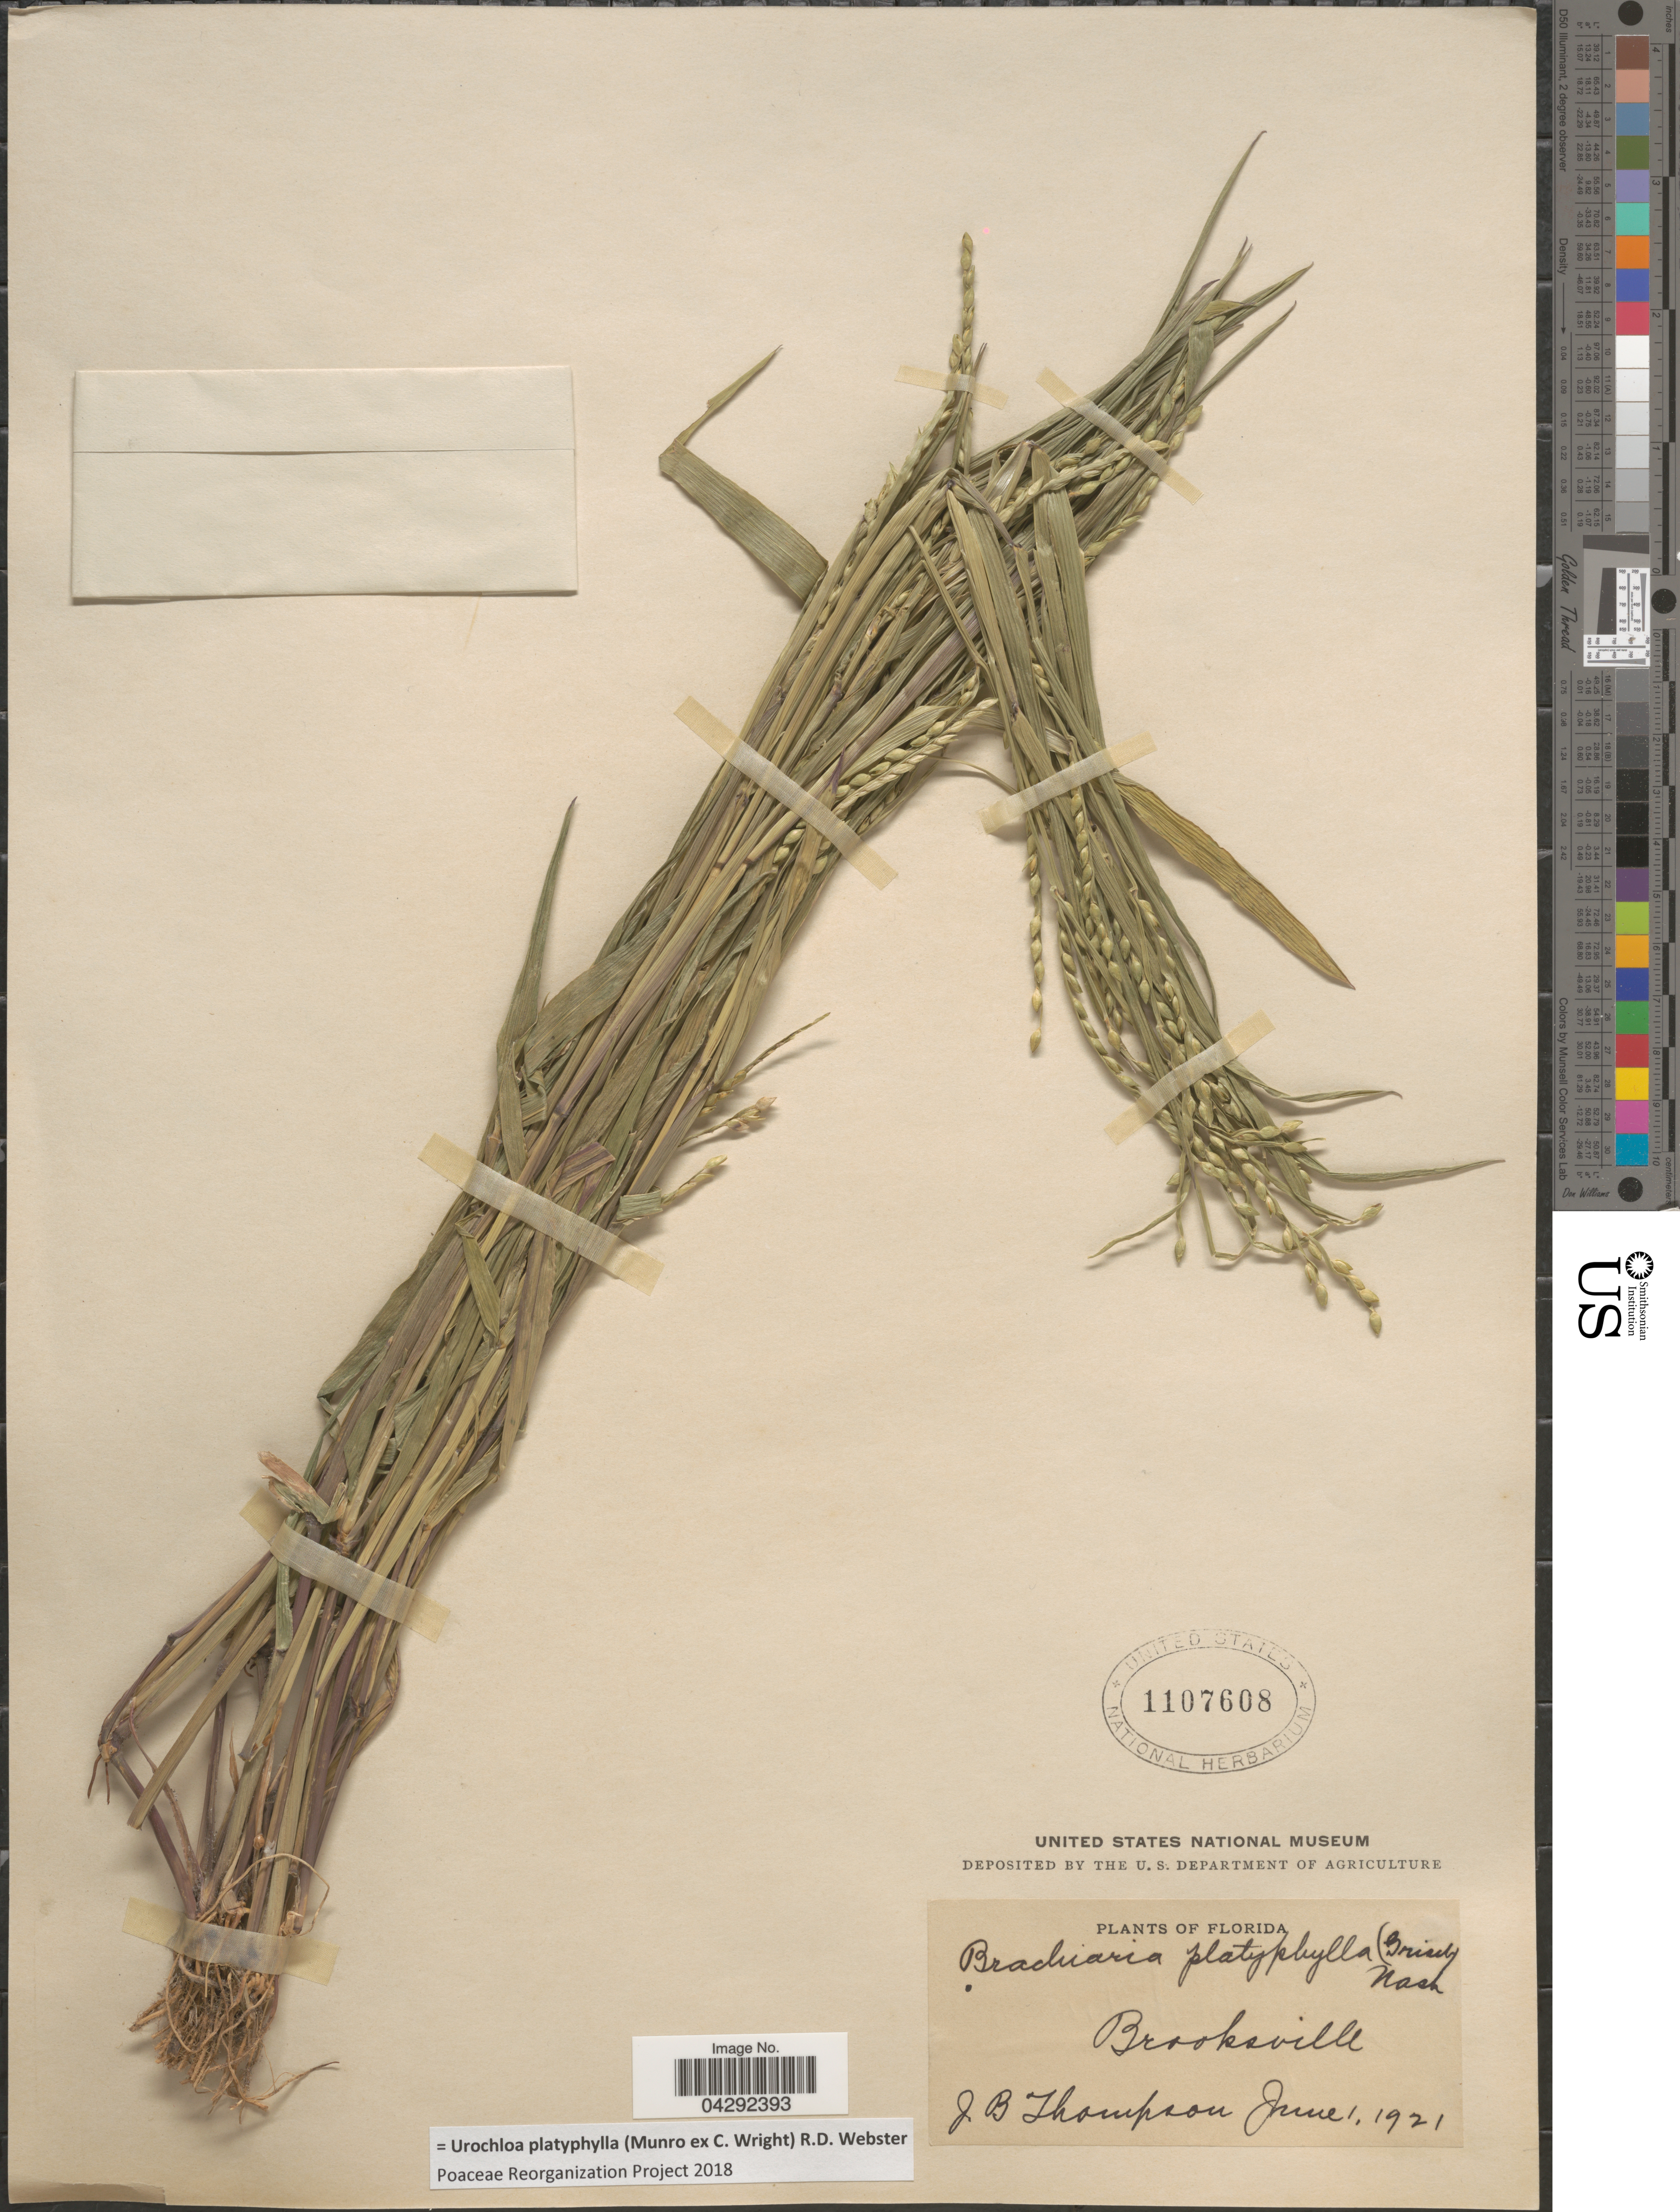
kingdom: Plantae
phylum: Tracheophyta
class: Liliopsida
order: Poales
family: Poaceae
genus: Urochloa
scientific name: Urochloa platyphylla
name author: (Munro ex C. Wright) R.D. Webster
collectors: J. B. Thompson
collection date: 1921-06-01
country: United States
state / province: Florida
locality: Brooksville.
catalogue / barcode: US 1107608